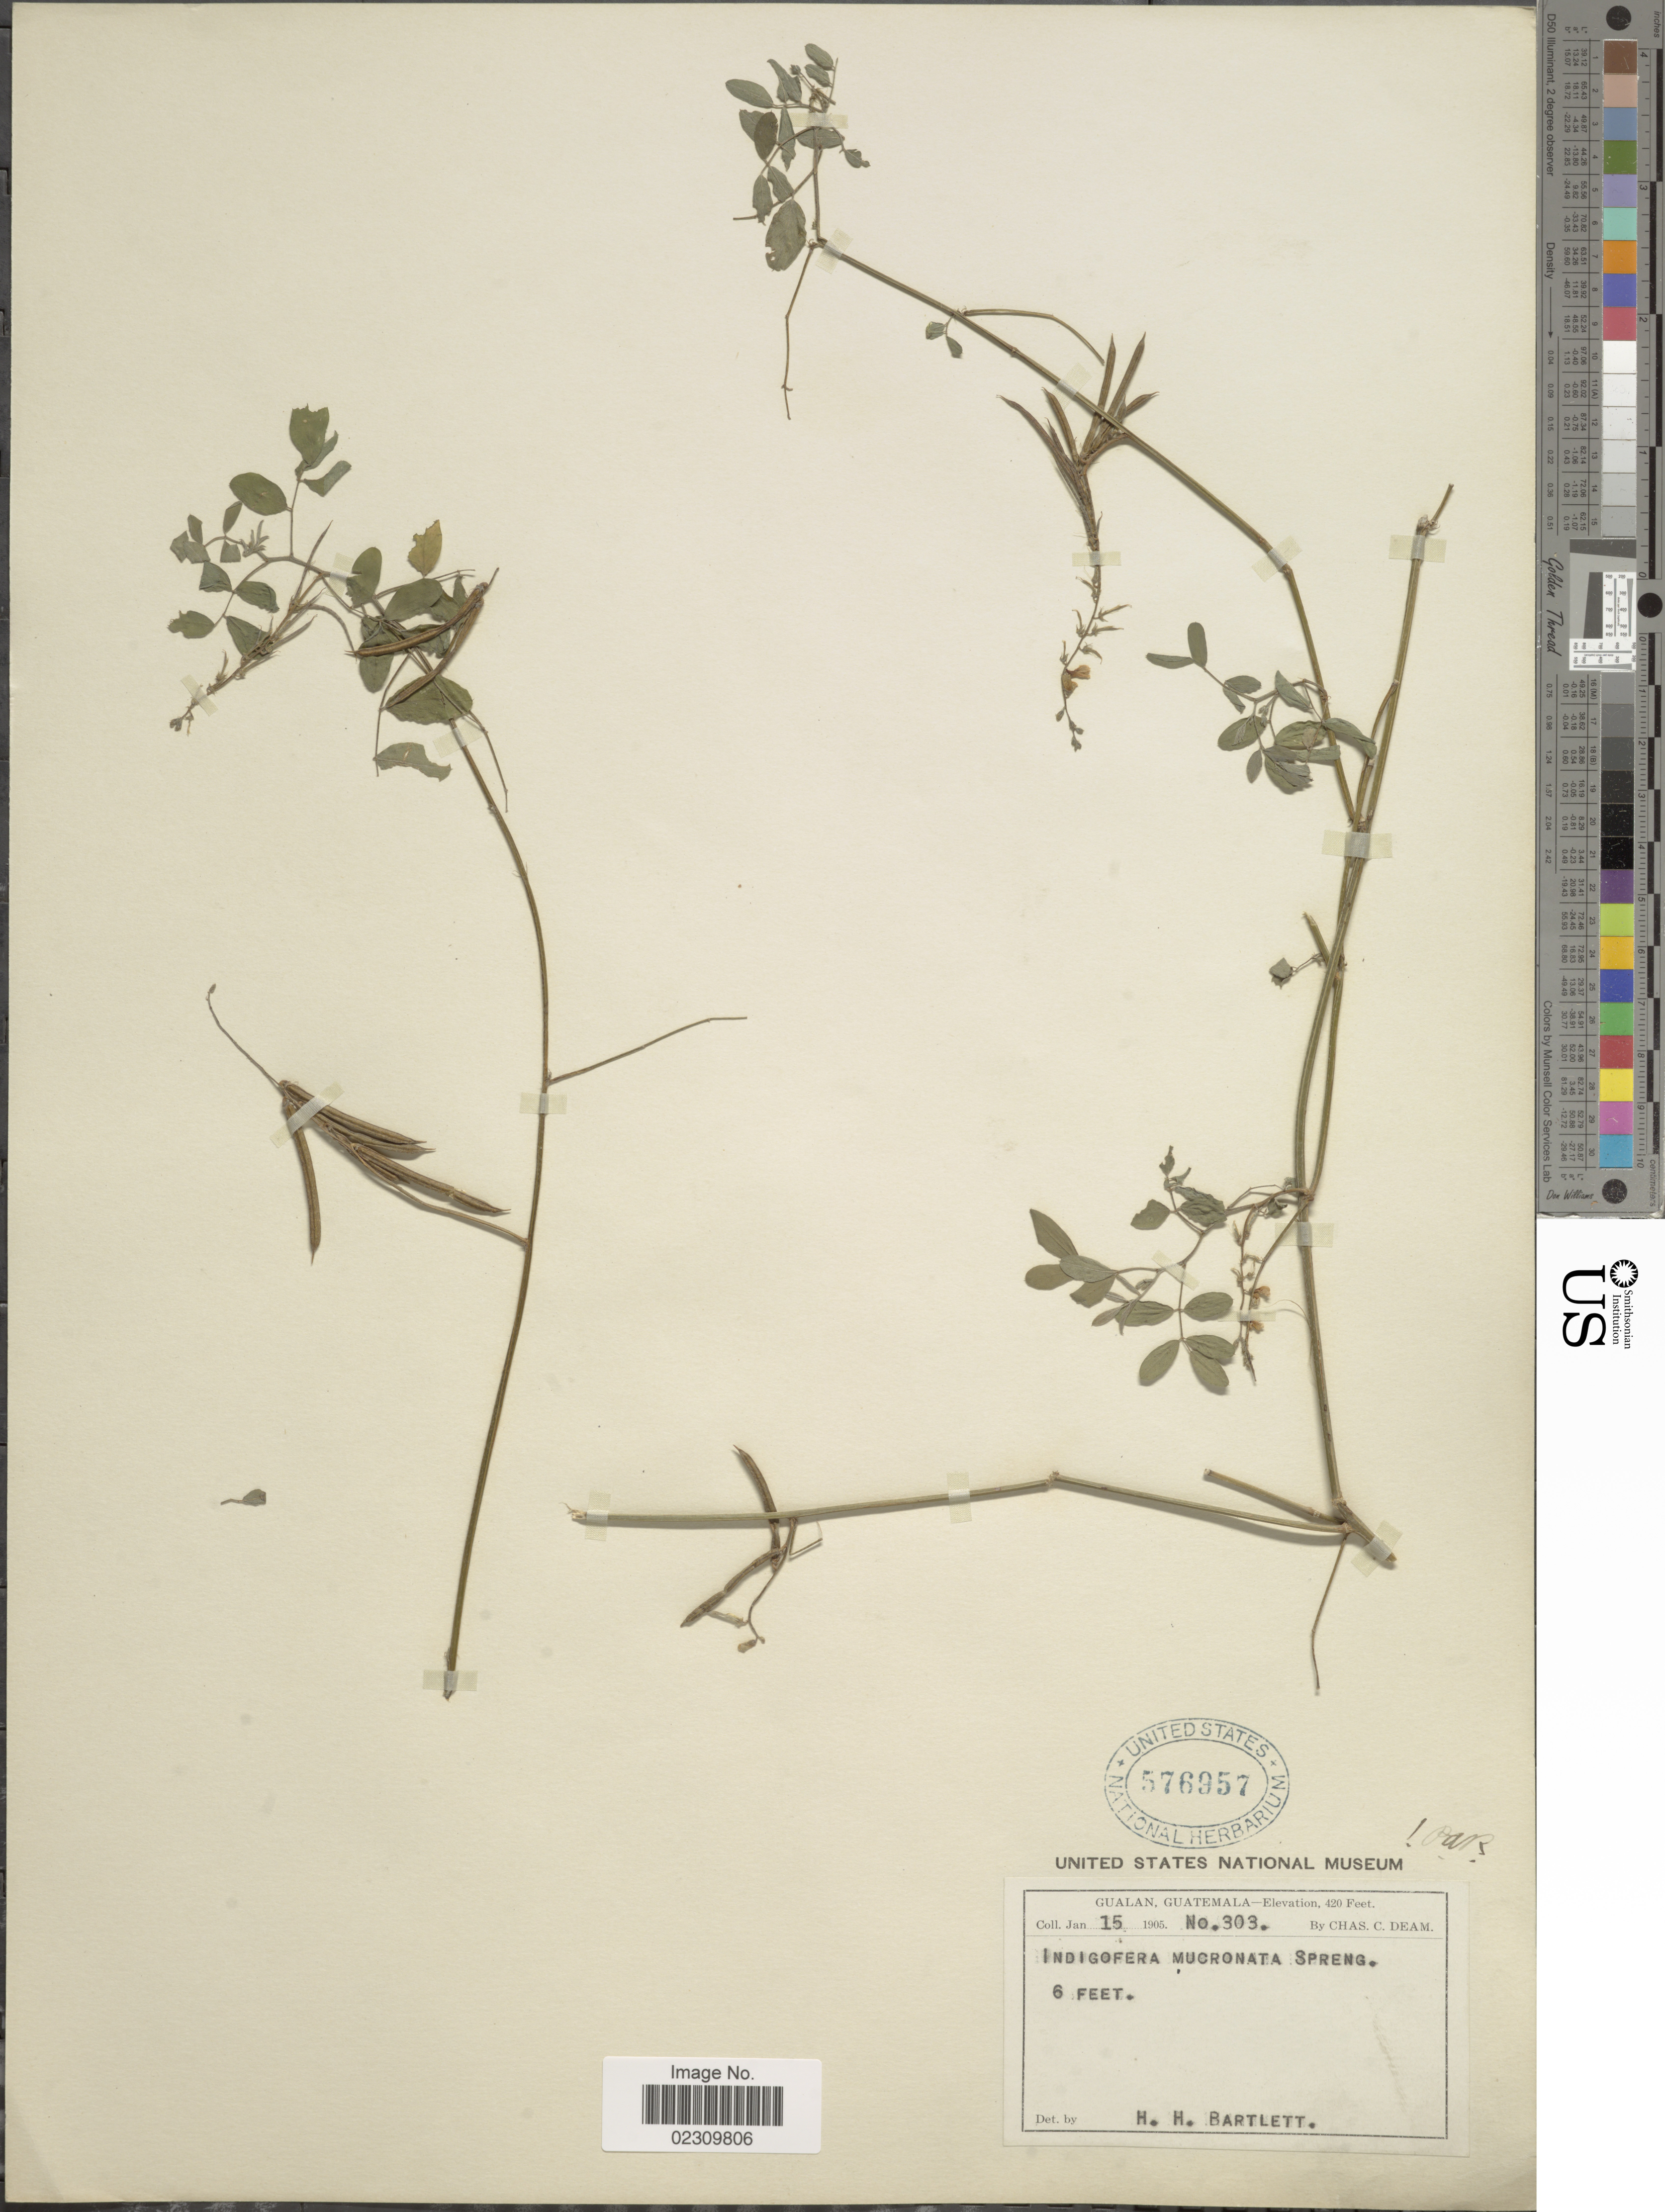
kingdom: Plantae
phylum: Tracheophyta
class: Magnoliopsida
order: Fabales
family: Fabaceae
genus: Indigofera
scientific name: Indigofera mucronata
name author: Lam.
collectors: C. C. Deam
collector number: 303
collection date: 1905-01-15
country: Guatemala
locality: Gualan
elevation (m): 128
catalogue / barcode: US 576957